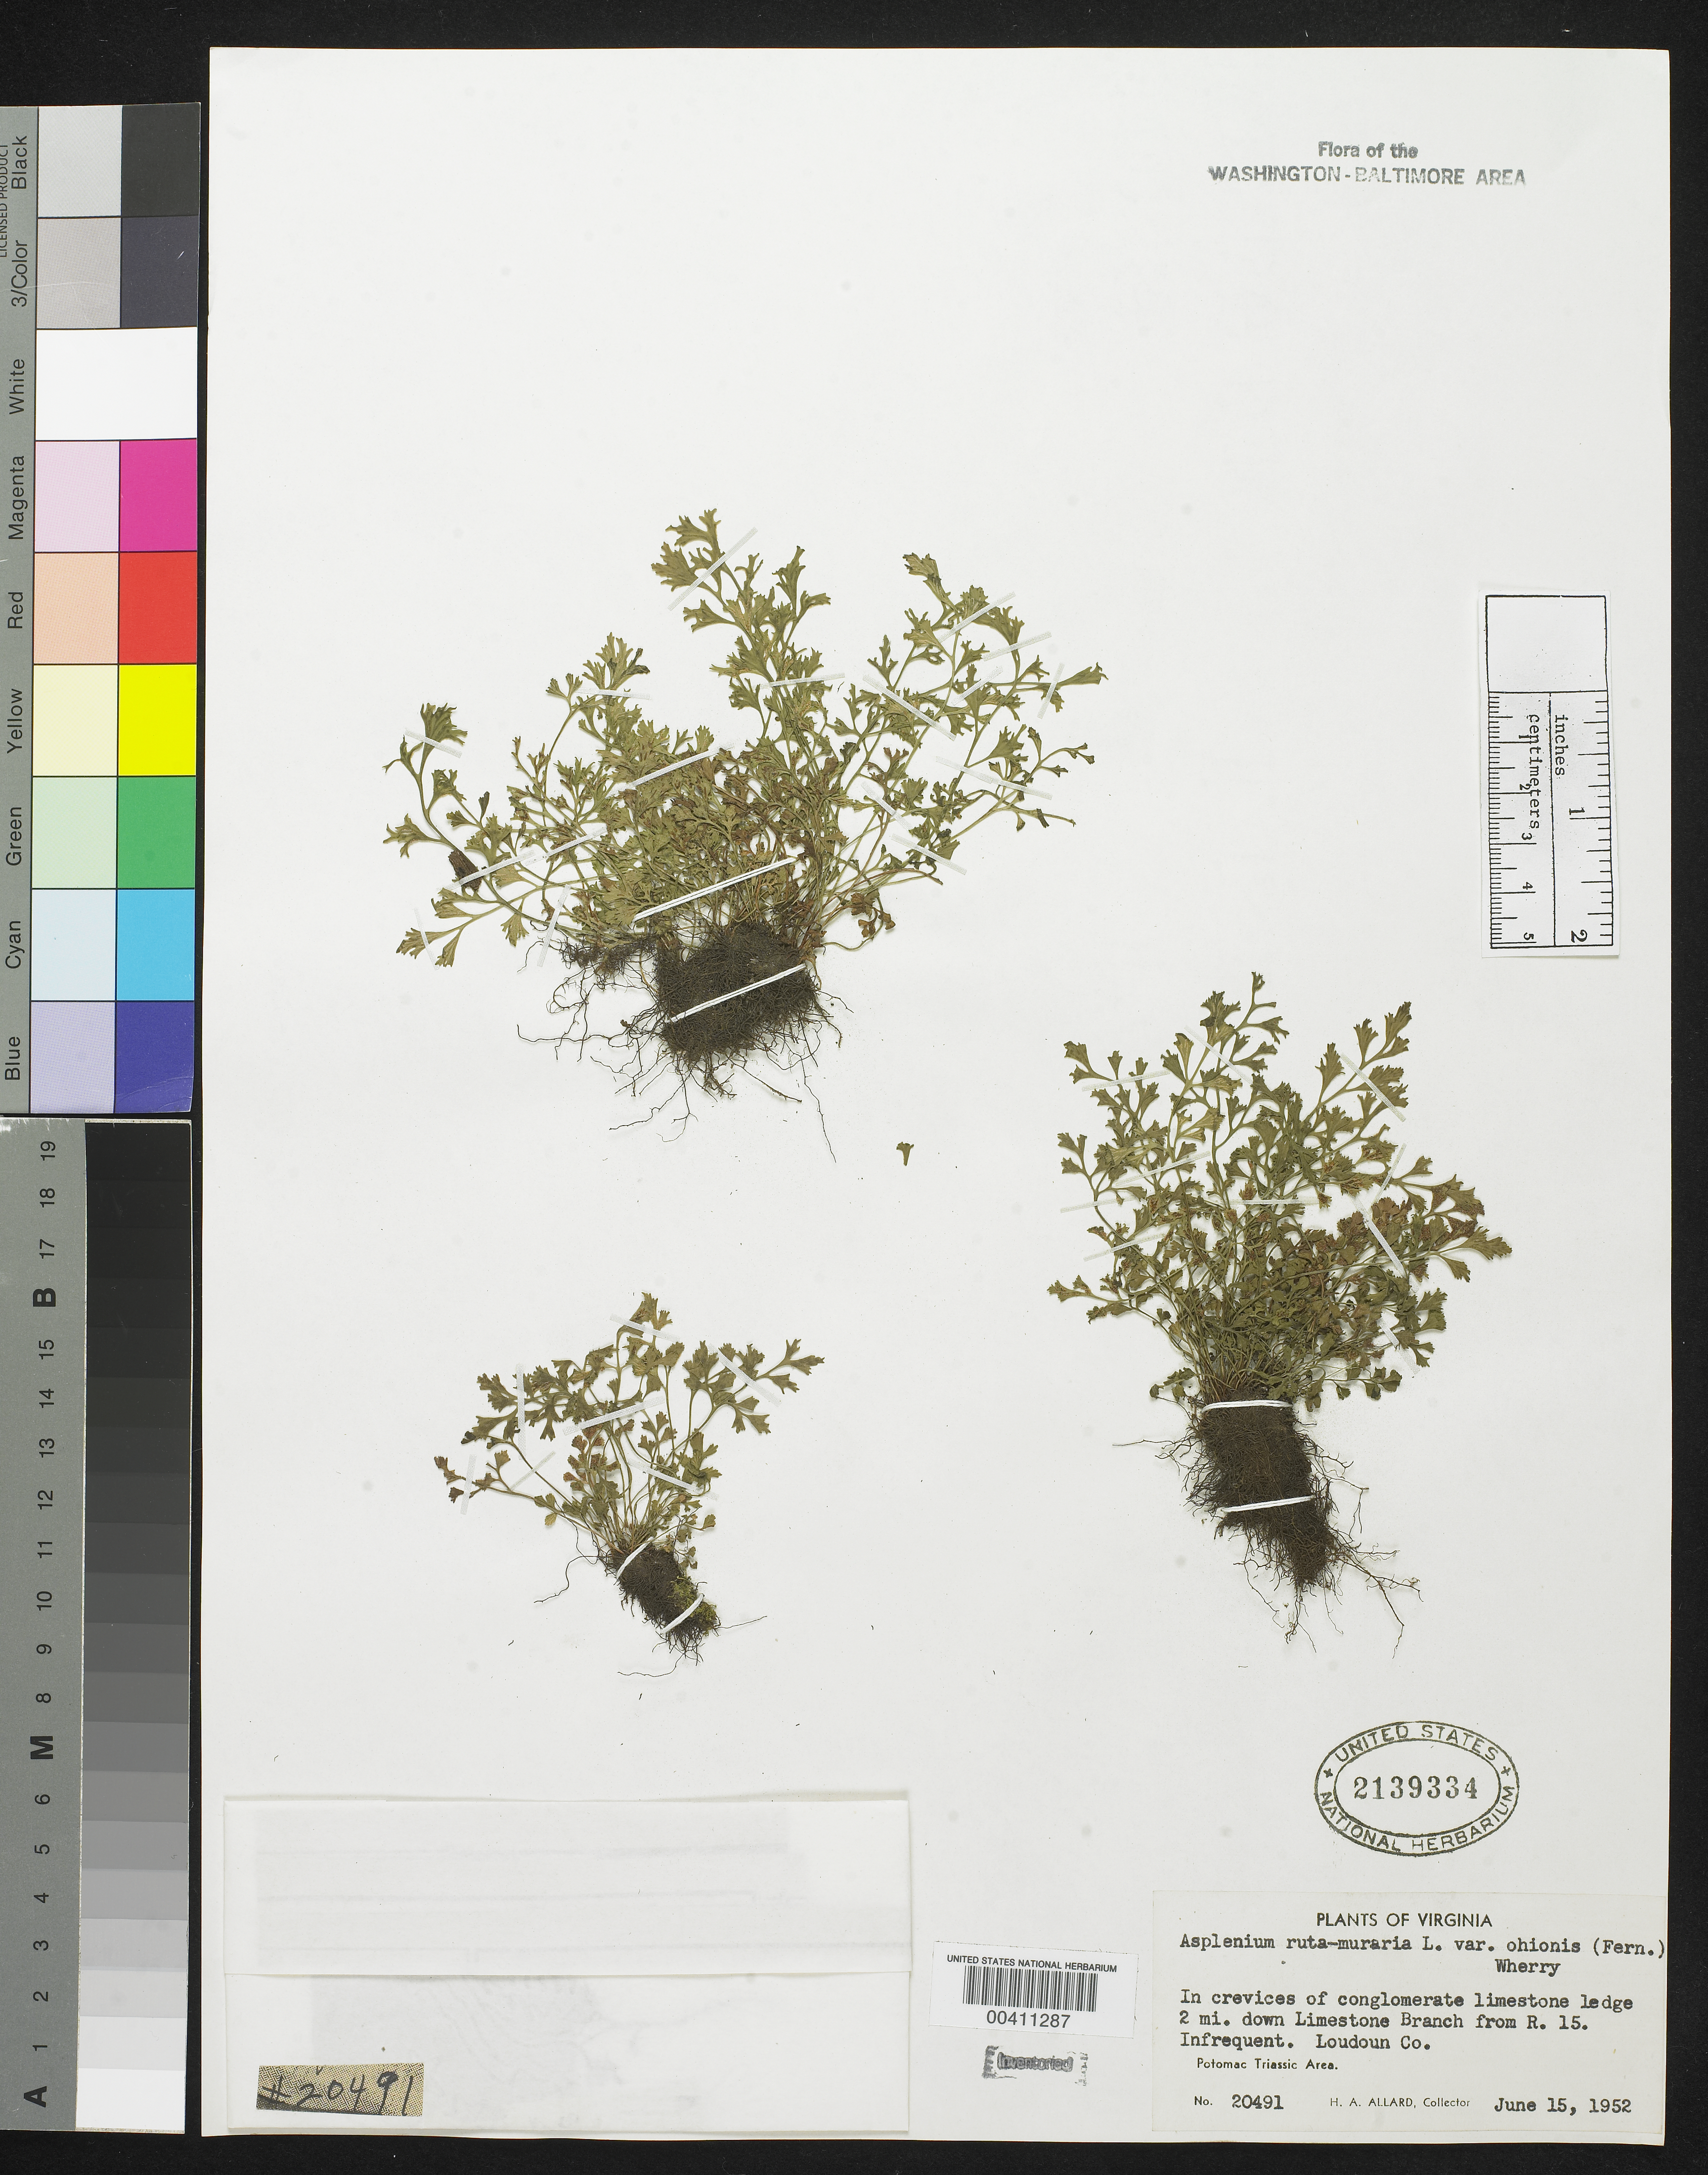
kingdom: Plantae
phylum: Tracheophyta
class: Polypodiopsida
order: Polypodiales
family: Aspleniaceae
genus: Asplenium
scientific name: Asplenium ruta-muraria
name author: L.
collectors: H. A. Allard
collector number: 20491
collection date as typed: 15 Jun 1952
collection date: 1952-06-15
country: United States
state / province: Virginia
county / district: Loudoun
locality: downstream from Route 15 on Limestone Branch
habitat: In crevices of conglomerate limestone ledge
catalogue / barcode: US 2139334